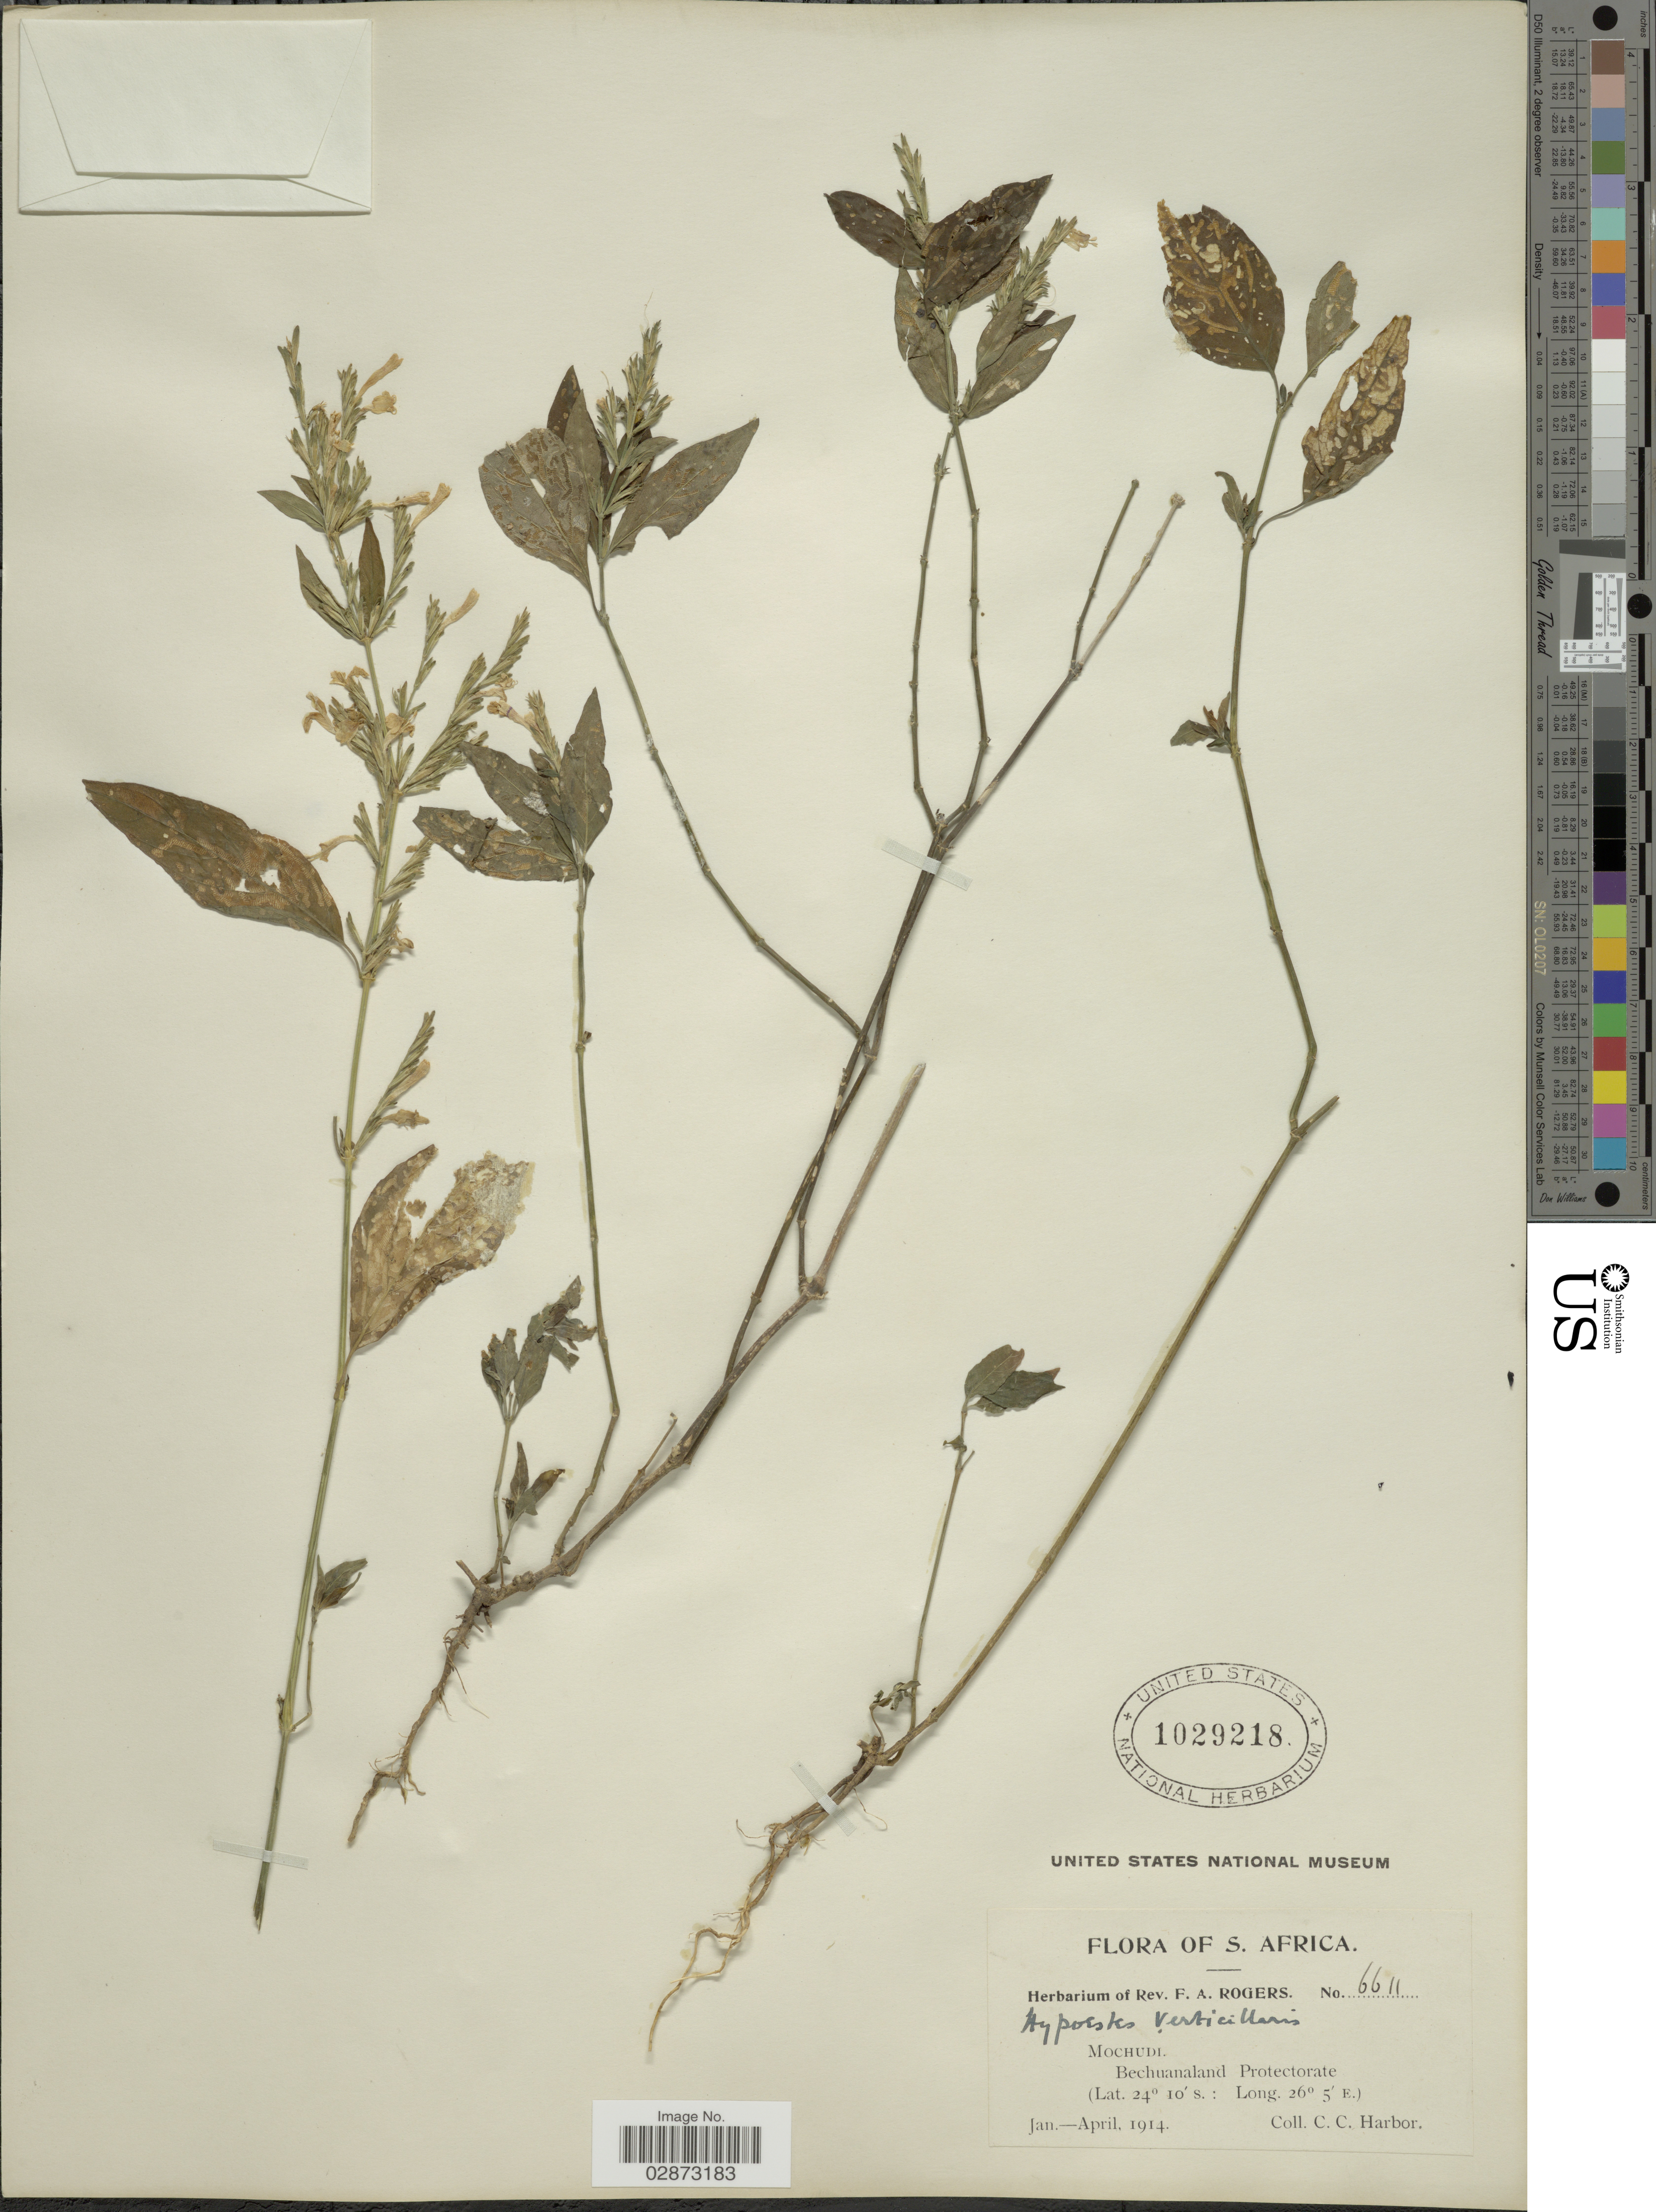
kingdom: Plantae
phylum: Tracheophyta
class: Magnoliopsida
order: Lamiales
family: Acanthaceae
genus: Hypoestes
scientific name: Hypoestes verticillaris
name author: (L. f.) Sol.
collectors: C. Harbor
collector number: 6611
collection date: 1914-01/1914-04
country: Botswana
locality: S. Africa. Mochudi. Bechuanaland Protectorate.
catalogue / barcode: US 1029218